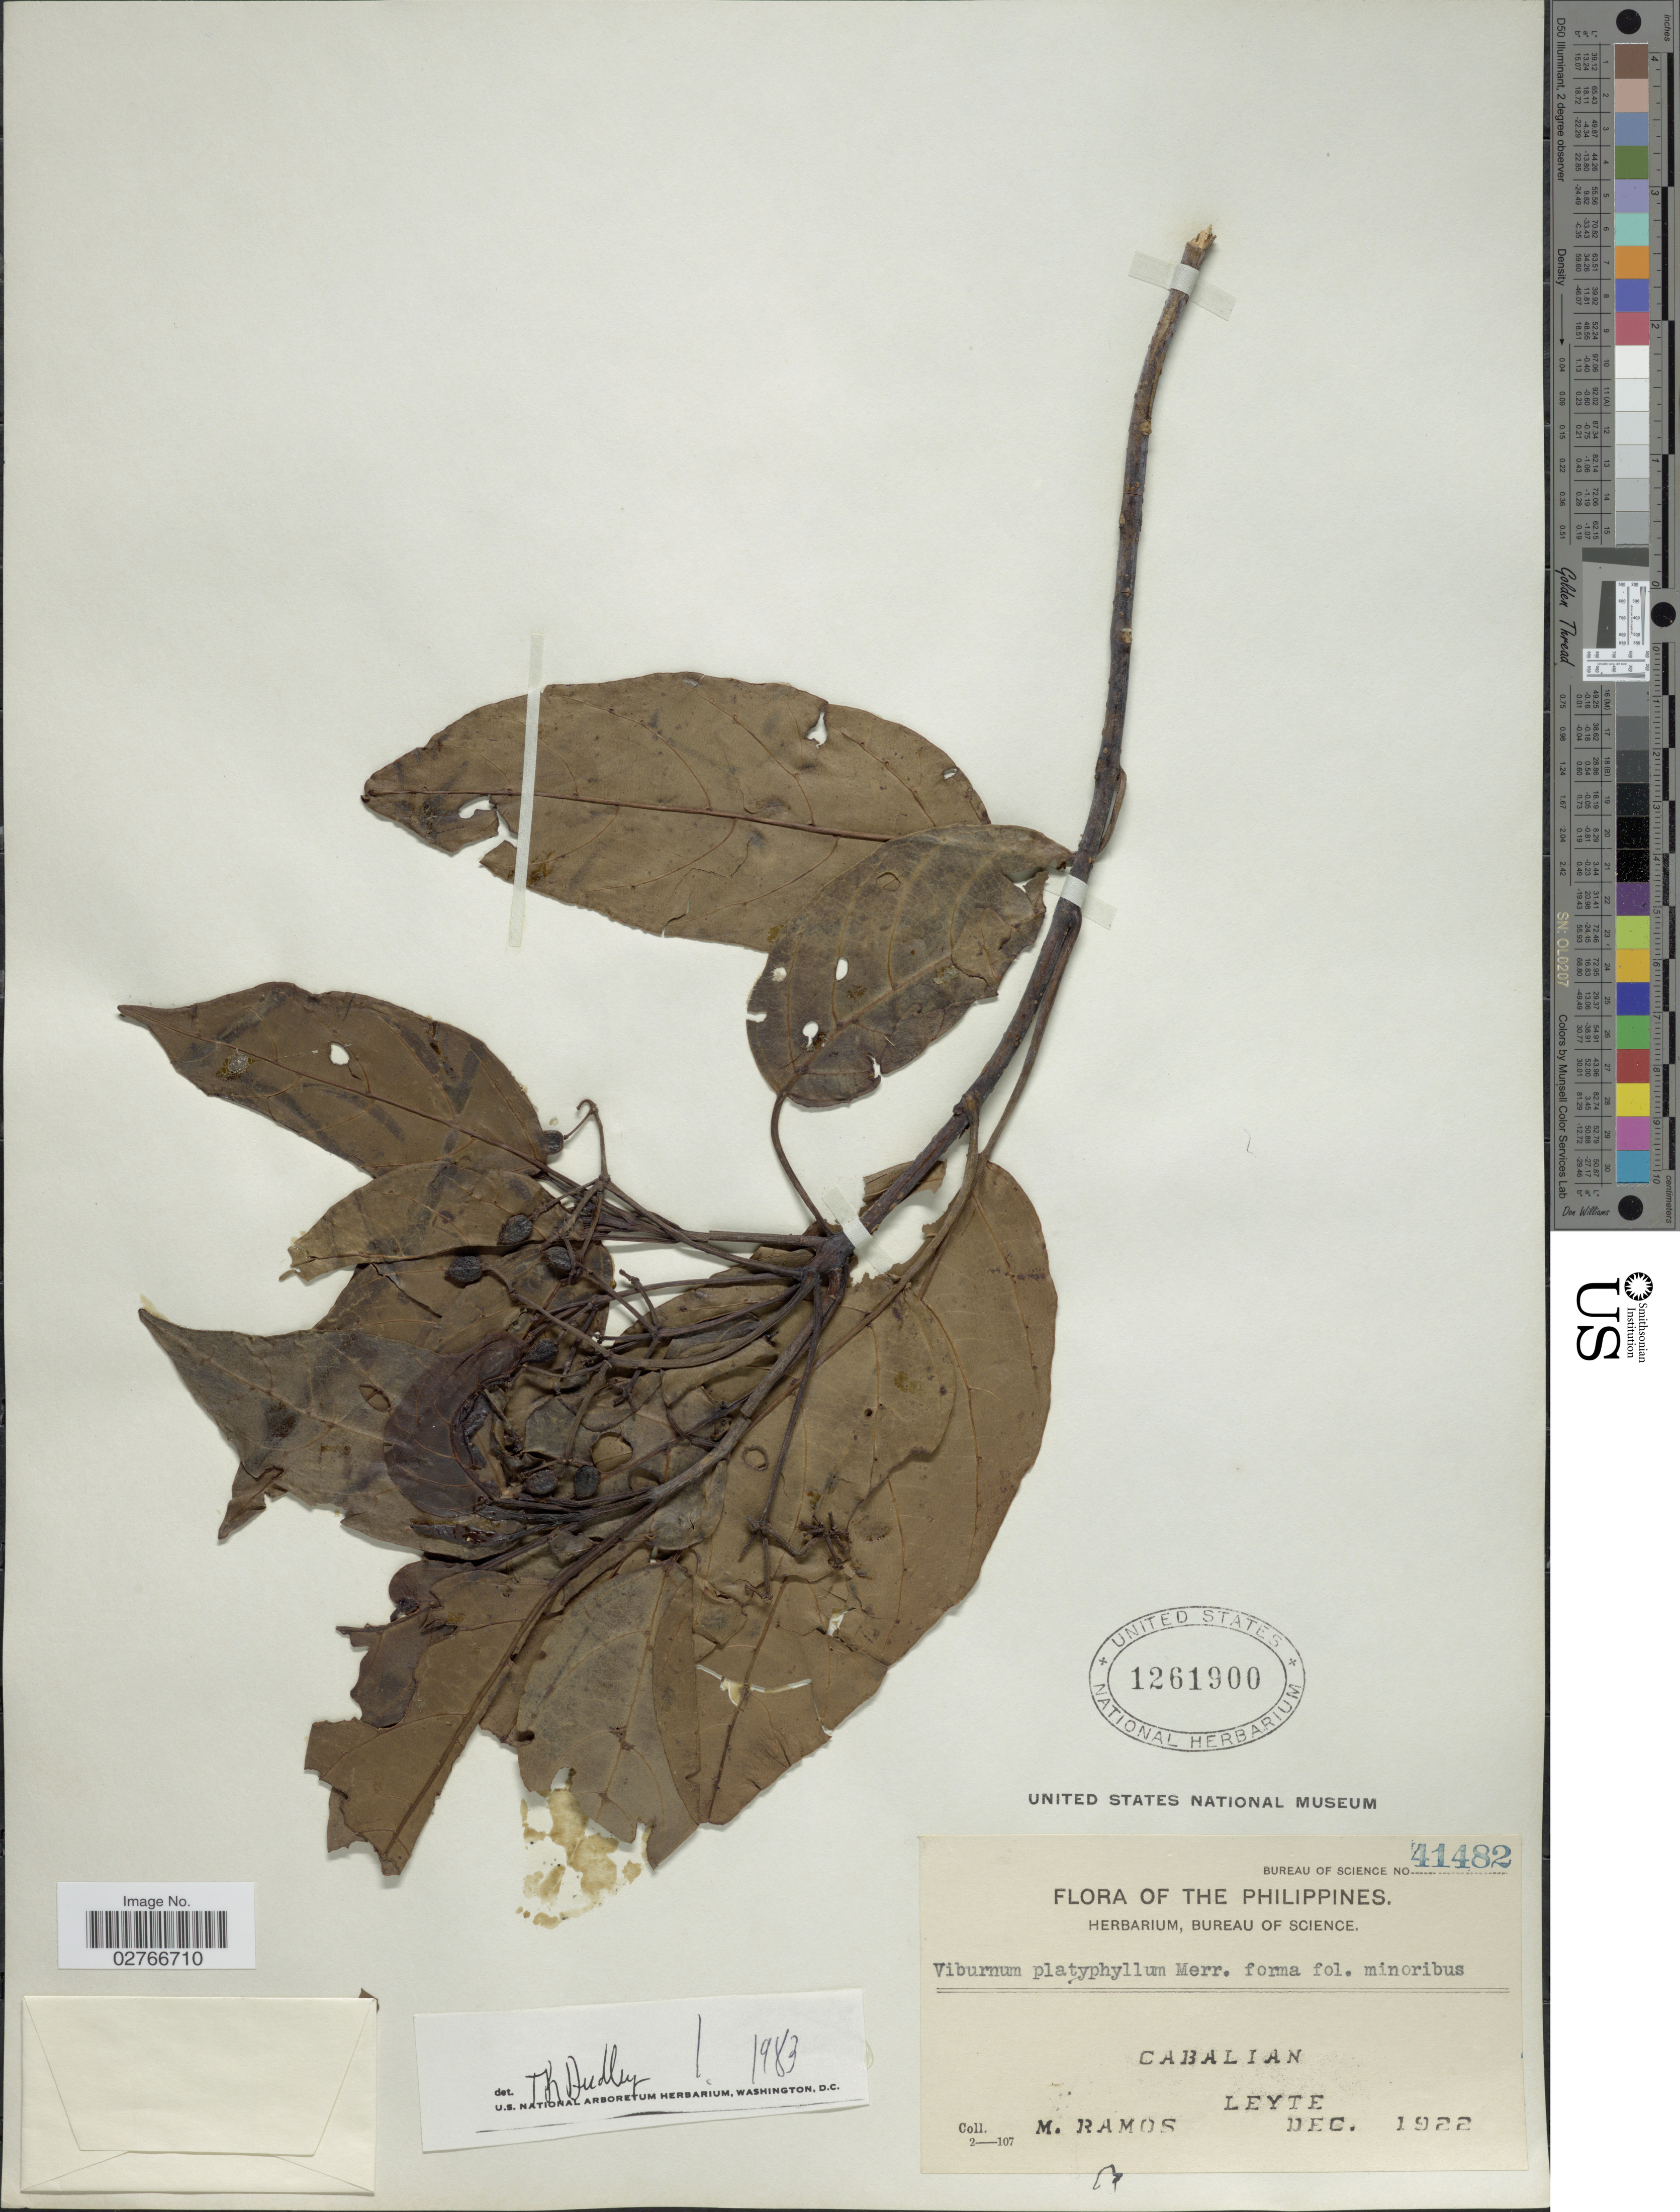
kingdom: Plantae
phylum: Tracheophyta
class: Magnoliopsida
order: Dipsacales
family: Viburnaceae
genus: Viburnum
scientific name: Viburnum platyphyllum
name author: Merr.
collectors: M. Ramos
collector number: Bureau of Science 41482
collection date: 1922-12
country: Philippines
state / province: Eastern Visayas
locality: Cabalian. Leyte.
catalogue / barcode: US 1261900